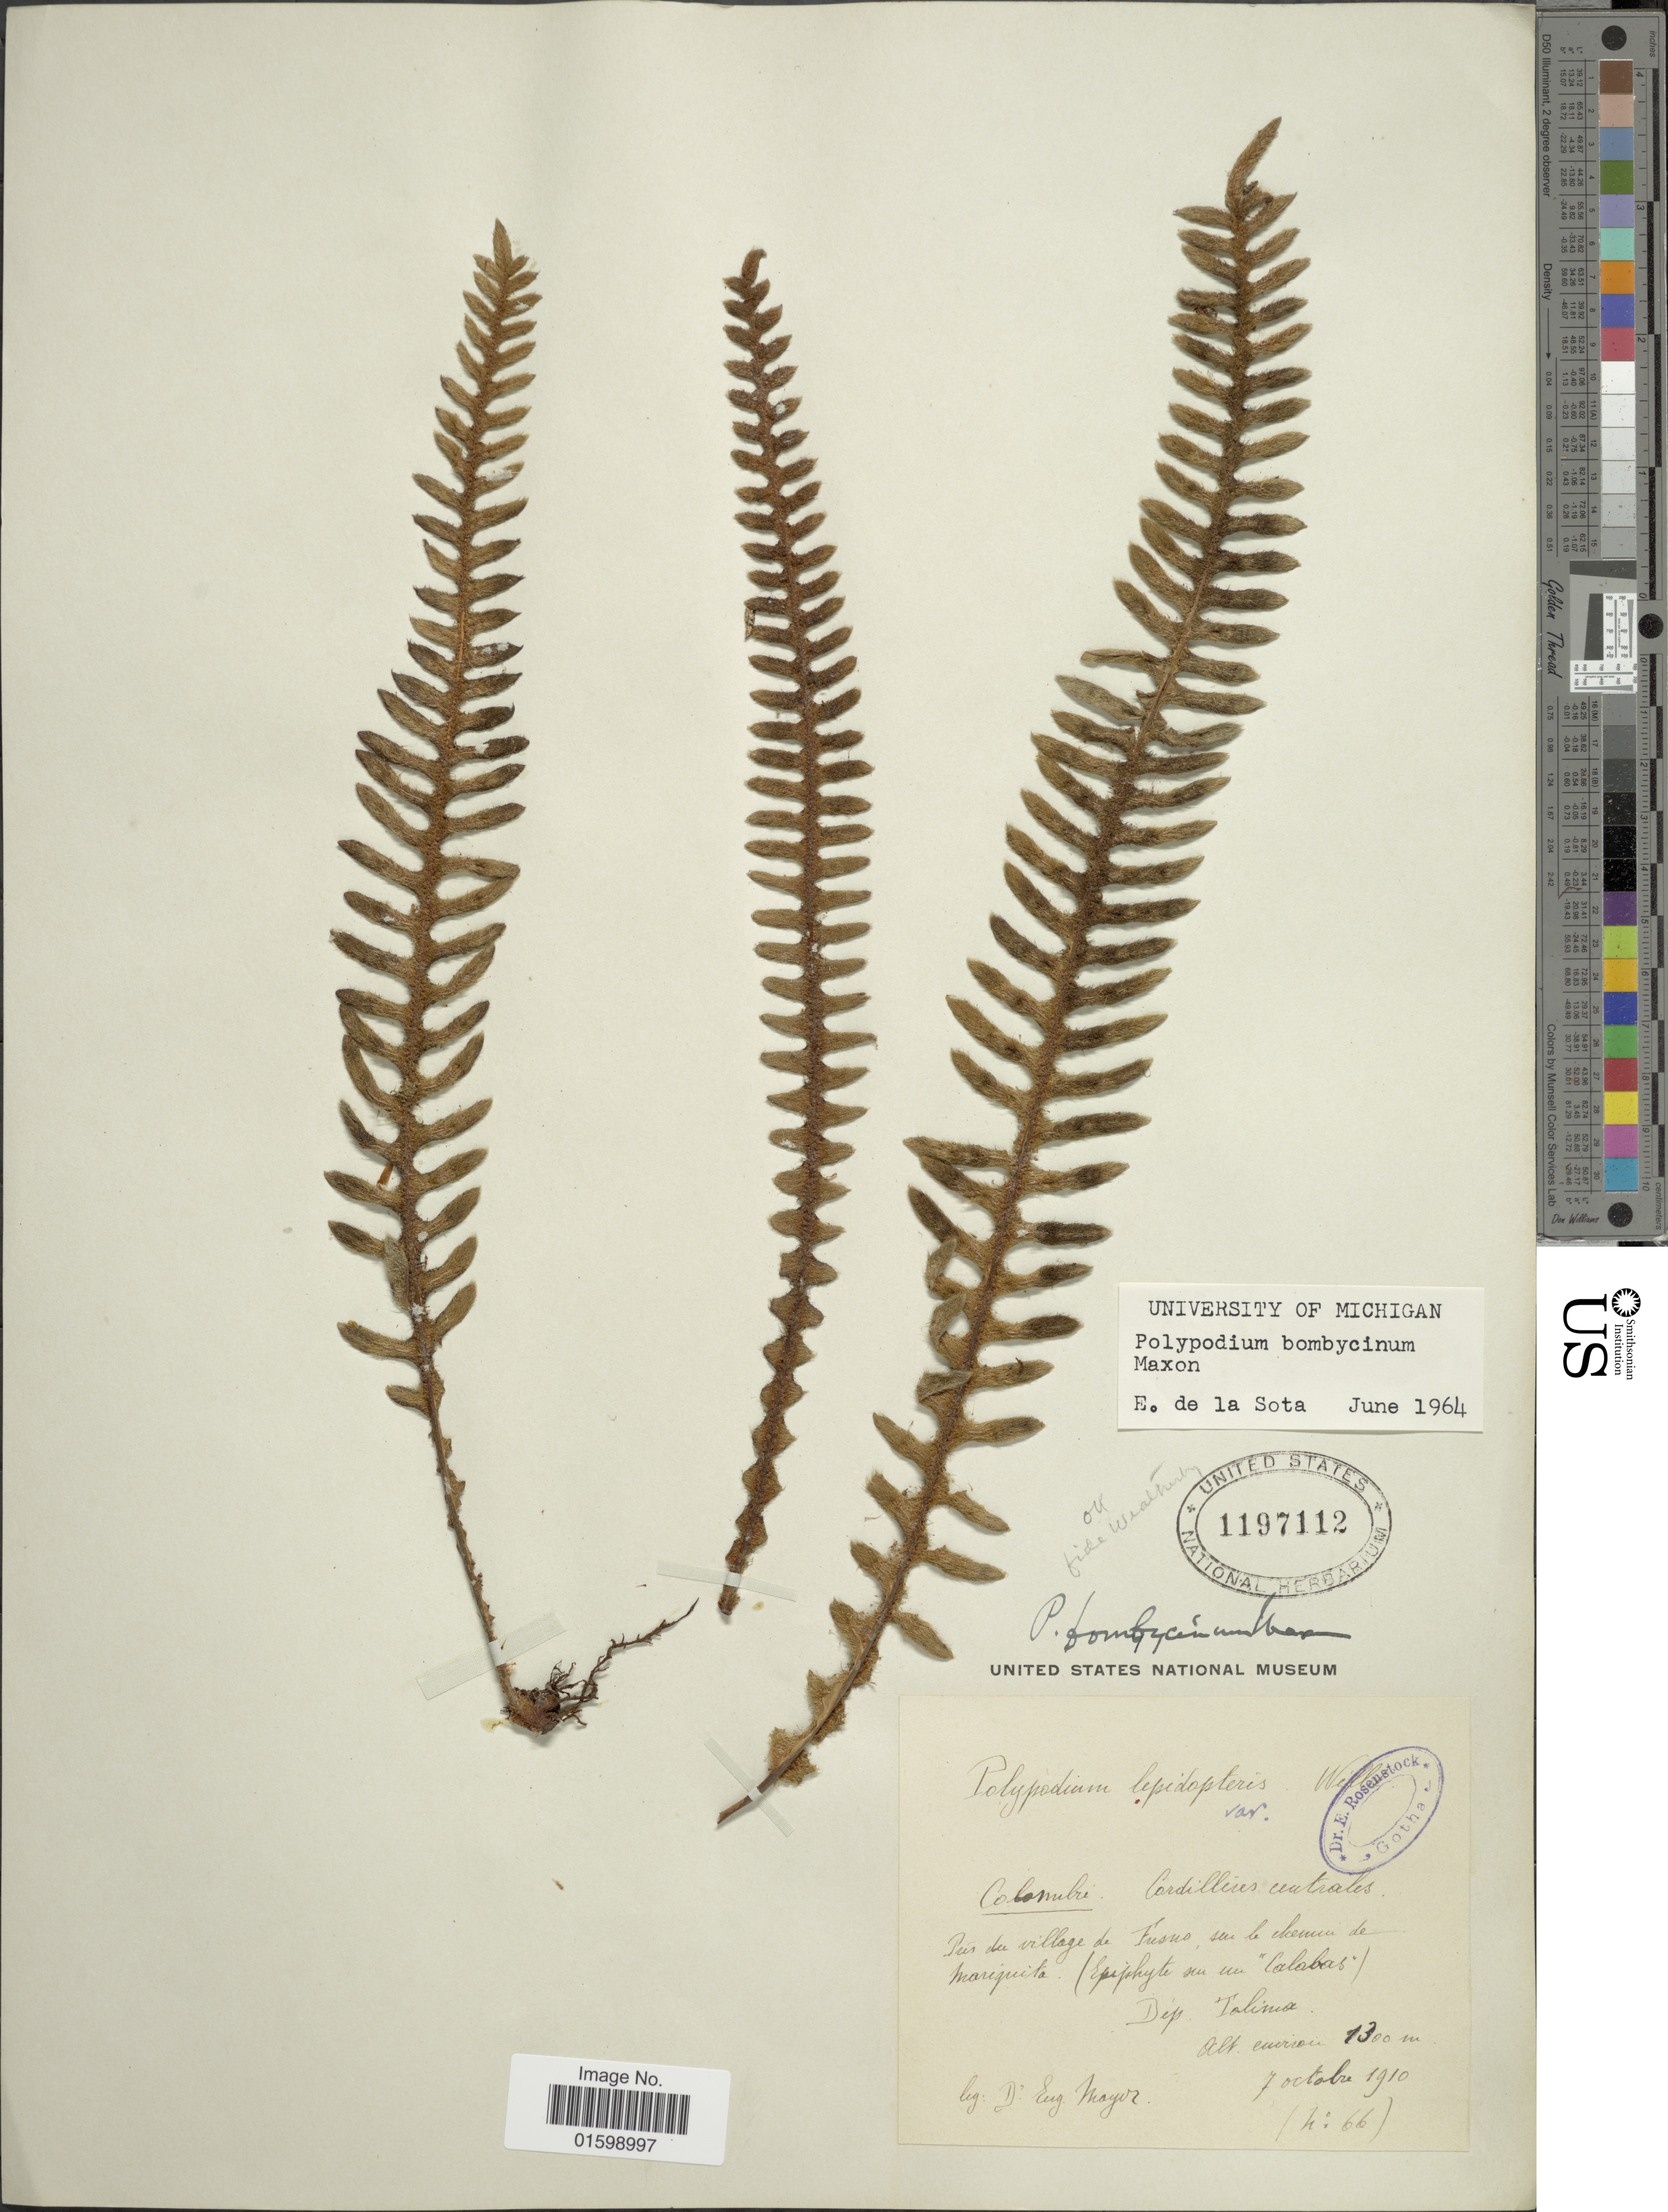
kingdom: Plantae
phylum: Tracheophyta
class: Polypodiopsida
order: Polypodiales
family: Polypodiaceae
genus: Pleopeltis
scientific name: Pleopeltis bombycina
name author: (Maxon) A.R. Sm.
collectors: E. Mayor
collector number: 66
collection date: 1910-10-07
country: Colombia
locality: Cordilleras Centrales, Prés de village de Fresno sur le chemin de Mariquita (epiphyte sur un "Calabas") Dep. Tolima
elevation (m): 1300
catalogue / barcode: US 1197112